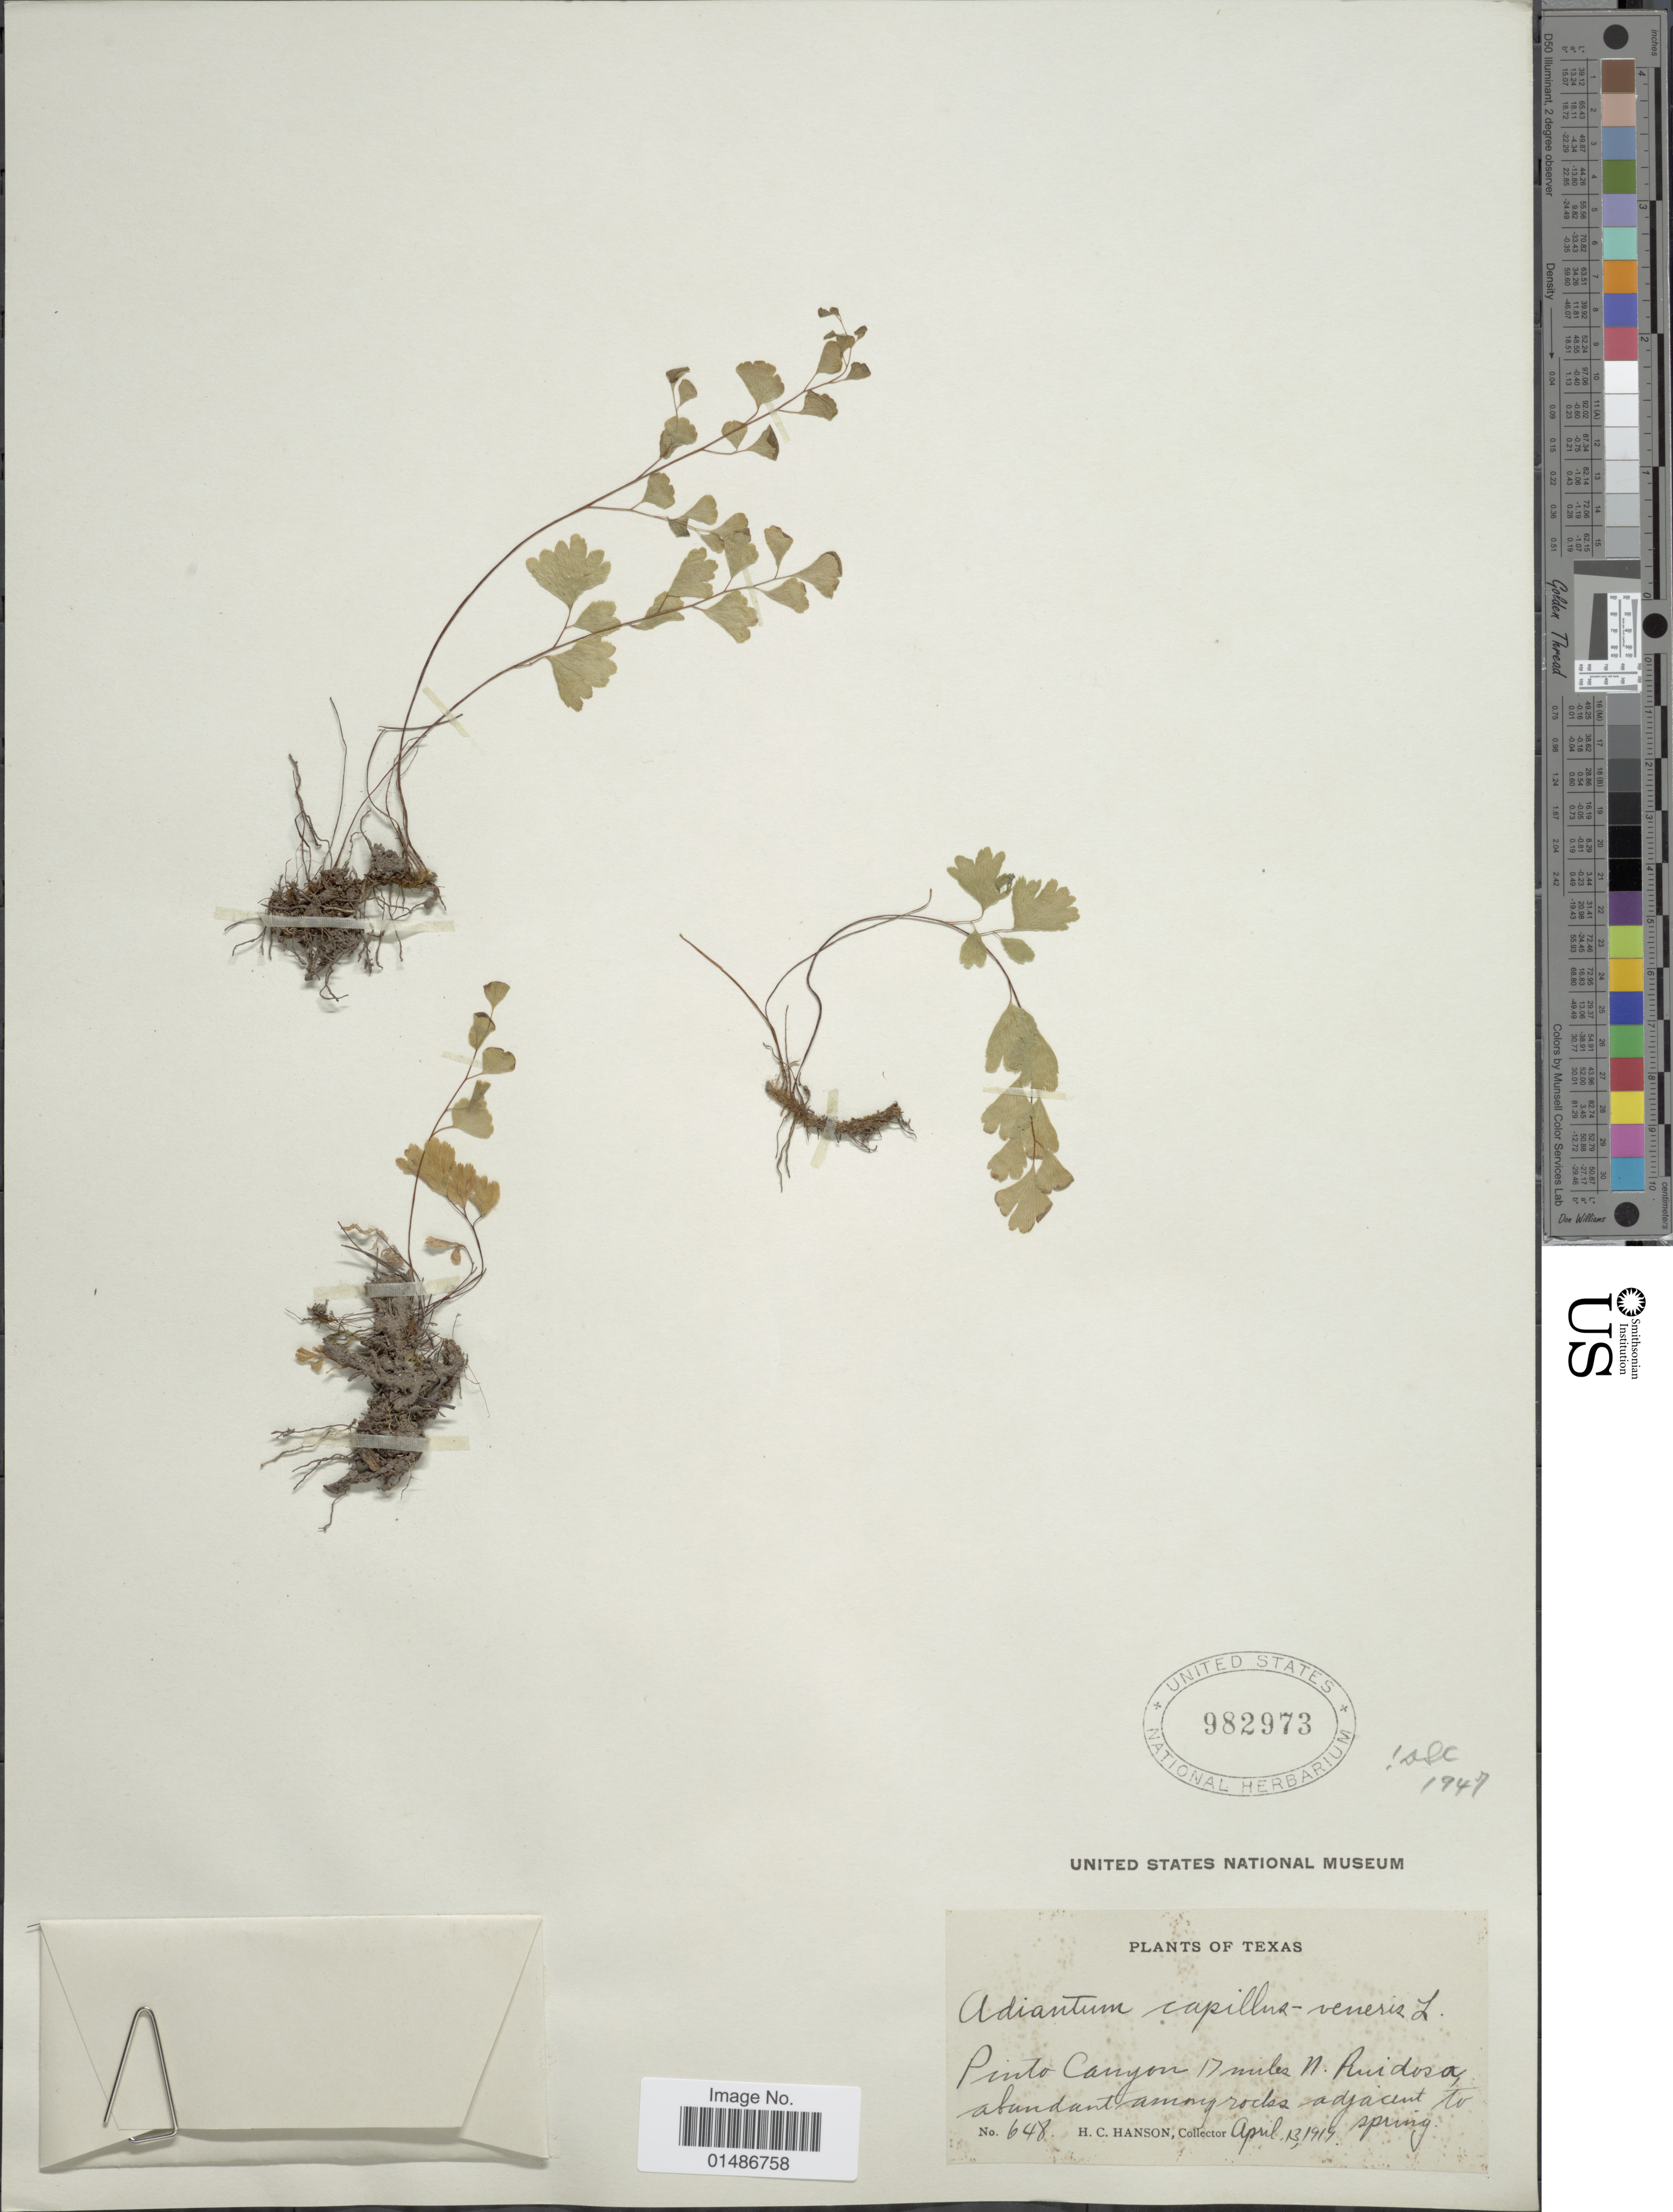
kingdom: Plantae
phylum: Tracheophyta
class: Polypodiopsida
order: Polypodiales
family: Pteridaceae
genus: Adiantum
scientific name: Adiantum capillus-veneris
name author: L.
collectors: H. Hanson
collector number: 648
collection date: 1919-04-13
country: United States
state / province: Texas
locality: Pinto Canyon 17 miles N. Ruidosa, abundant among rocks adjacent to spring.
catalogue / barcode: US 982973